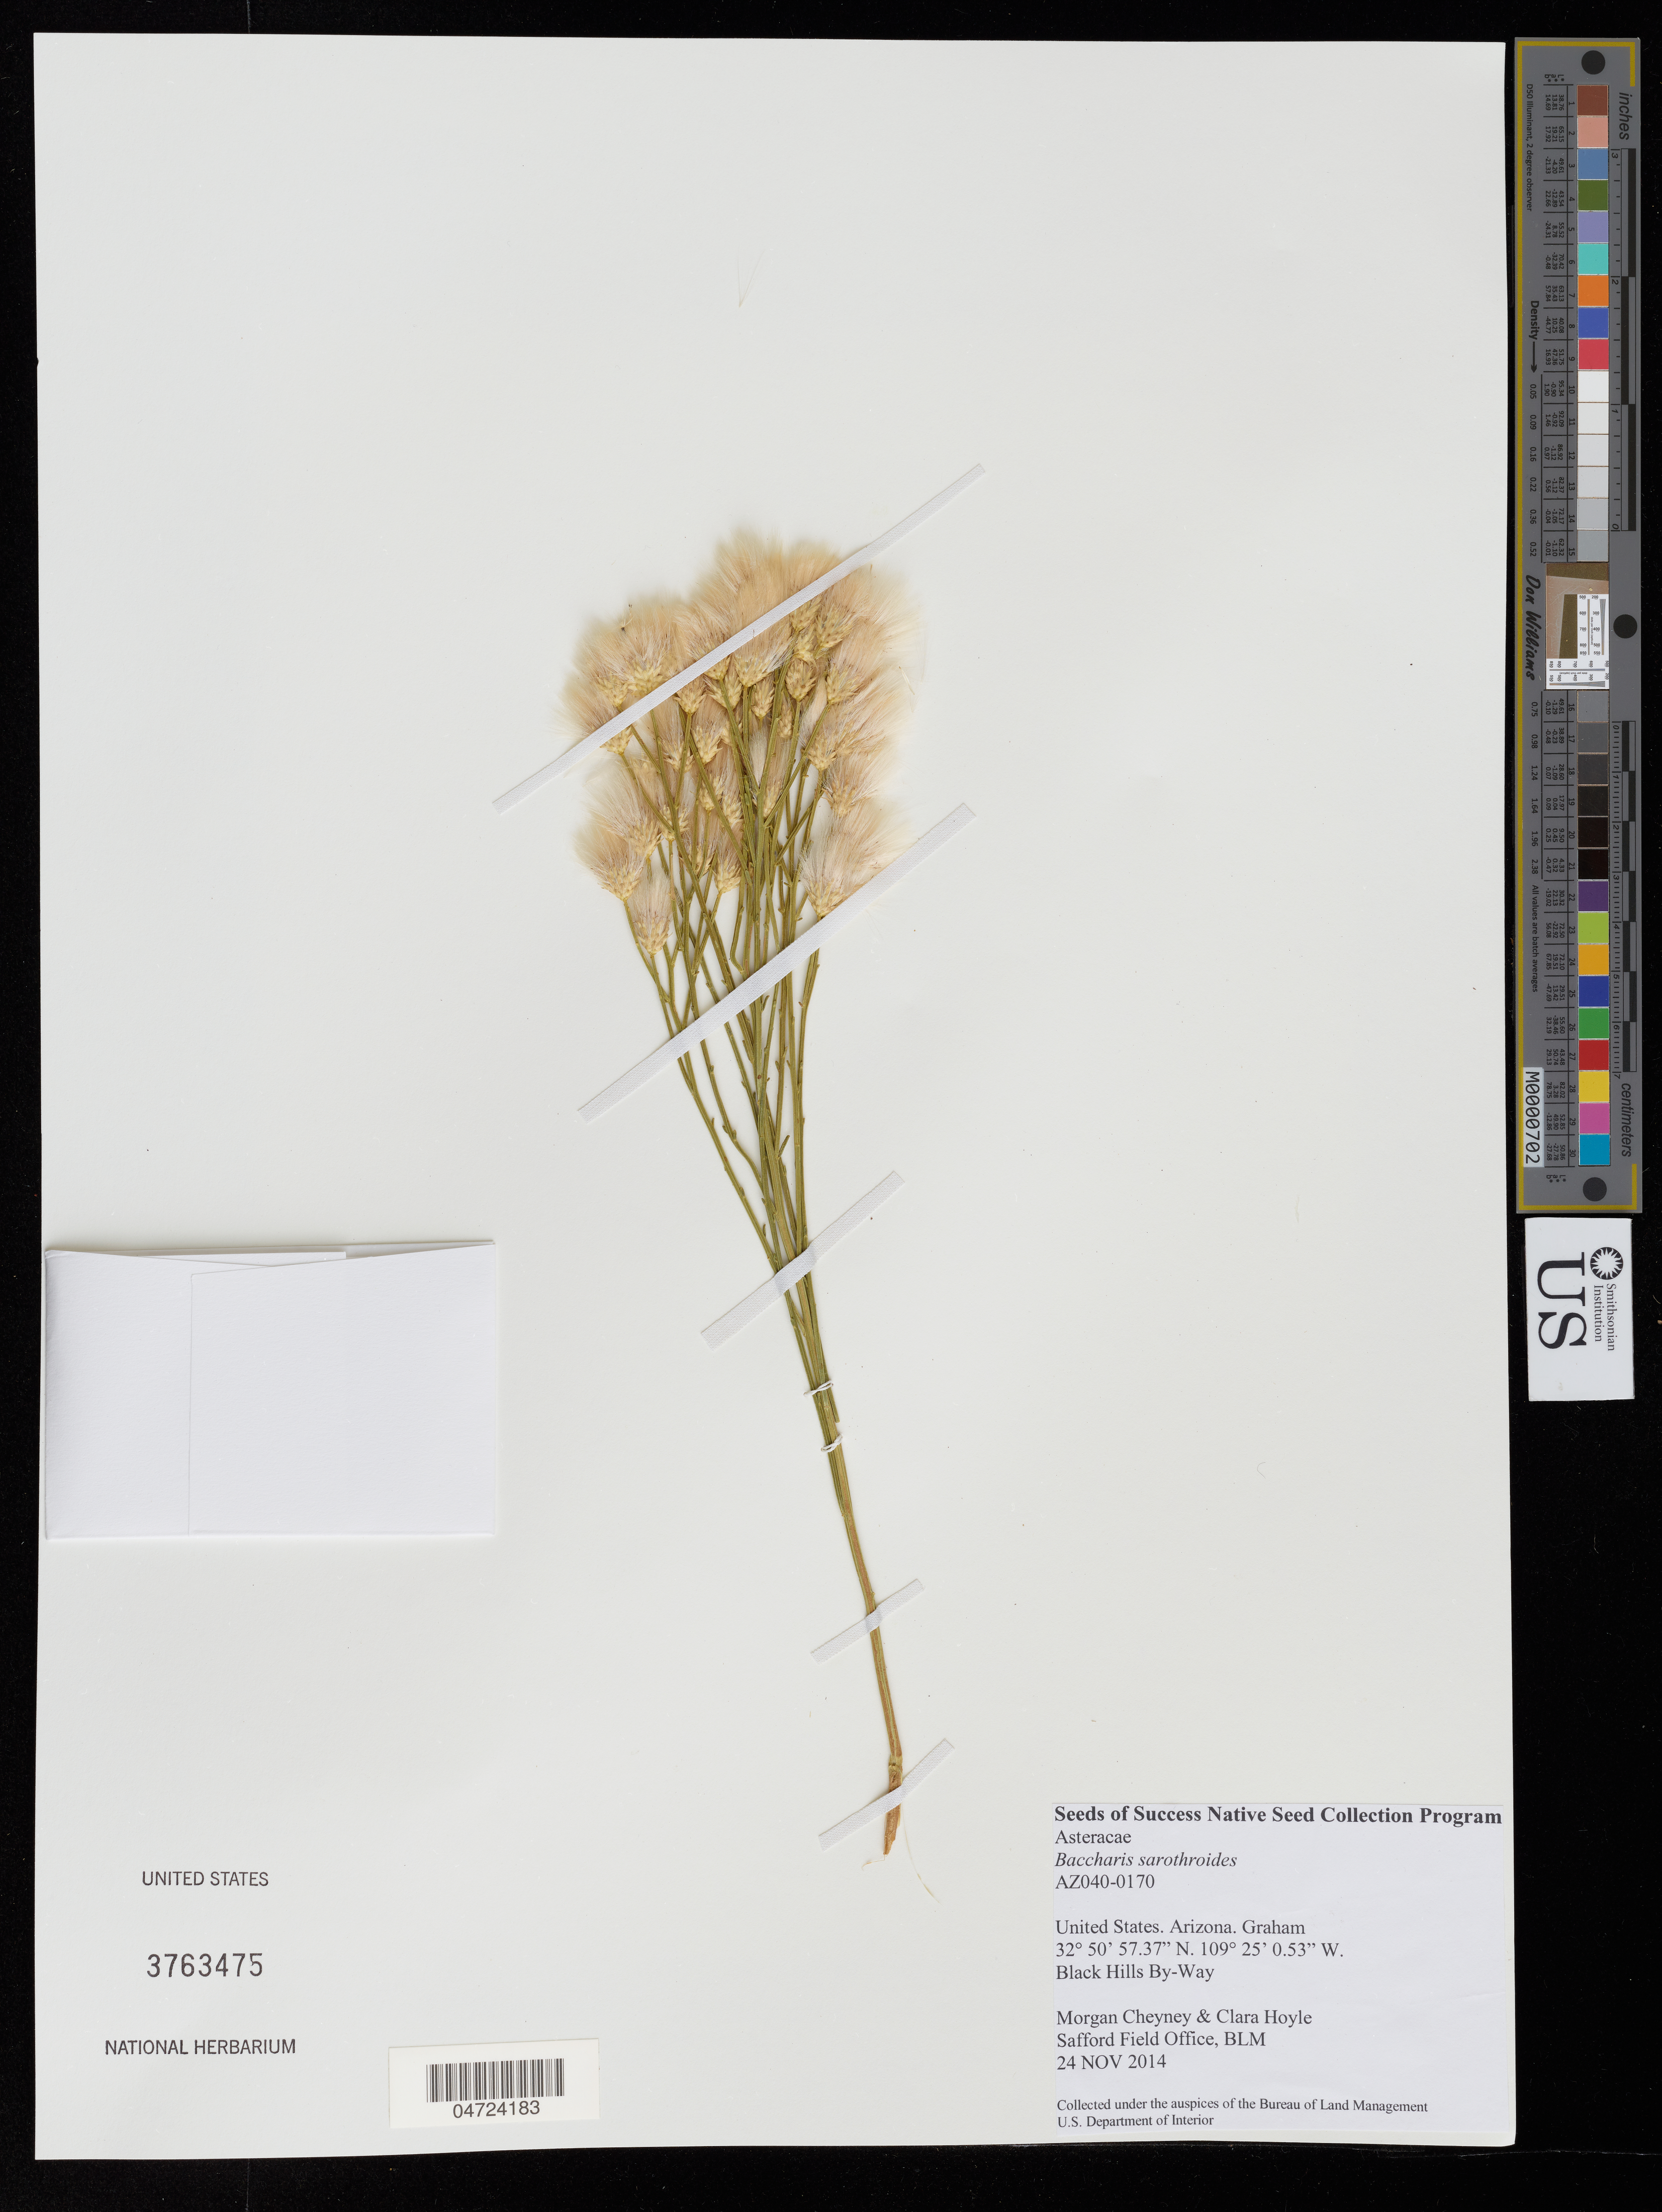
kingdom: Plantae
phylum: Tracheophyta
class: Magnoliopsida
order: Asterales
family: Asteraceae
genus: Baccharis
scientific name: Baccharis sarothroides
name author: A. Gray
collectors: M. Cheyney & C. Hoyle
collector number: AZ040-0170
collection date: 2014-11-24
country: United States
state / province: Arizona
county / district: Graham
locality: Graham. Black Hills By-Way.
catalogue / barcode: US 3763475